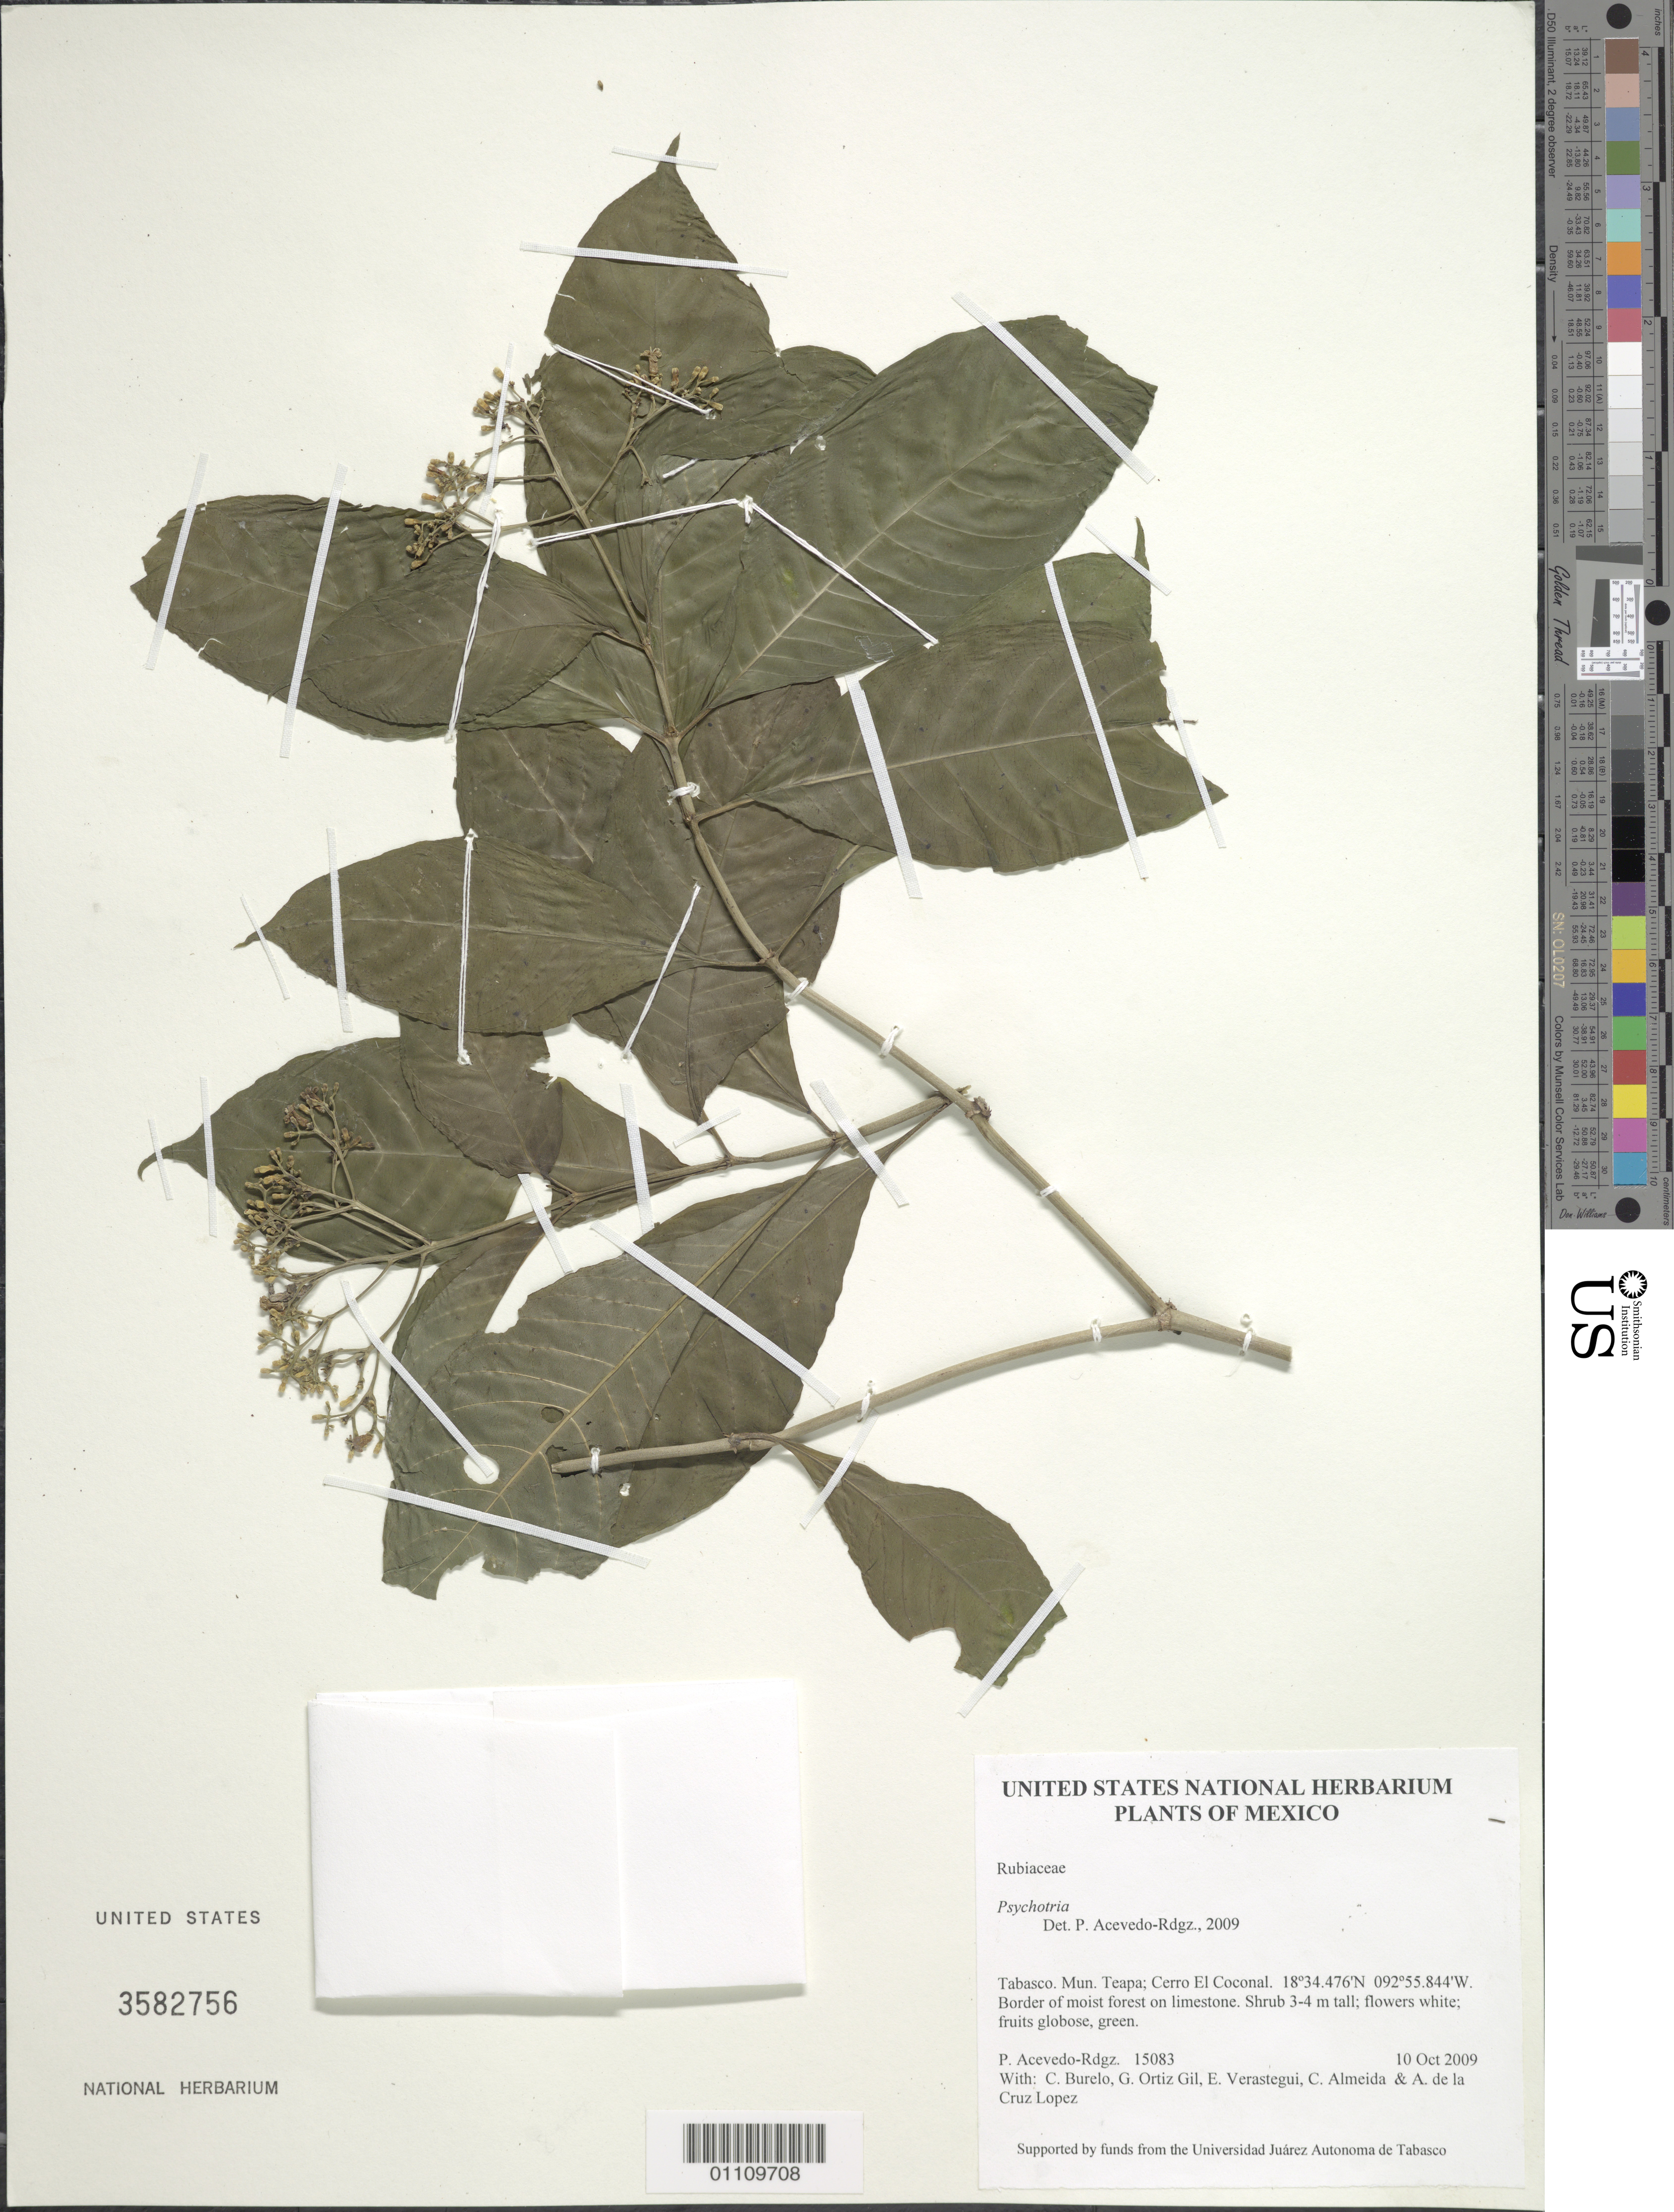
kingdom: Plantae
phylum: Tracheophyta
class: Magnoliopsida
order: Gentianales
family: Rubiaceae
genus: Psychotria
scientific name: Psychotria sp.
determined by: Acevedo-Rodríguez, P., (BOT), Smithsonian Institution - National Museum of Natural History (UNITED STATES)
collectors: P. Acevedo-Rodr., C. Burelo, G. Ortiz, E. Verastegui, C. Almeida & A. de la Cruz Lopez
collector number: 15083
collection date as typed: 10 Oct 2009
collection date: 2009-10-10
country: Mexico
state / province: Tabasco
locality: Mun. Teapa; Cerro El Coconal.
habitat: Border of moist forest on limestone.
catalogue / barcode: US 3582756